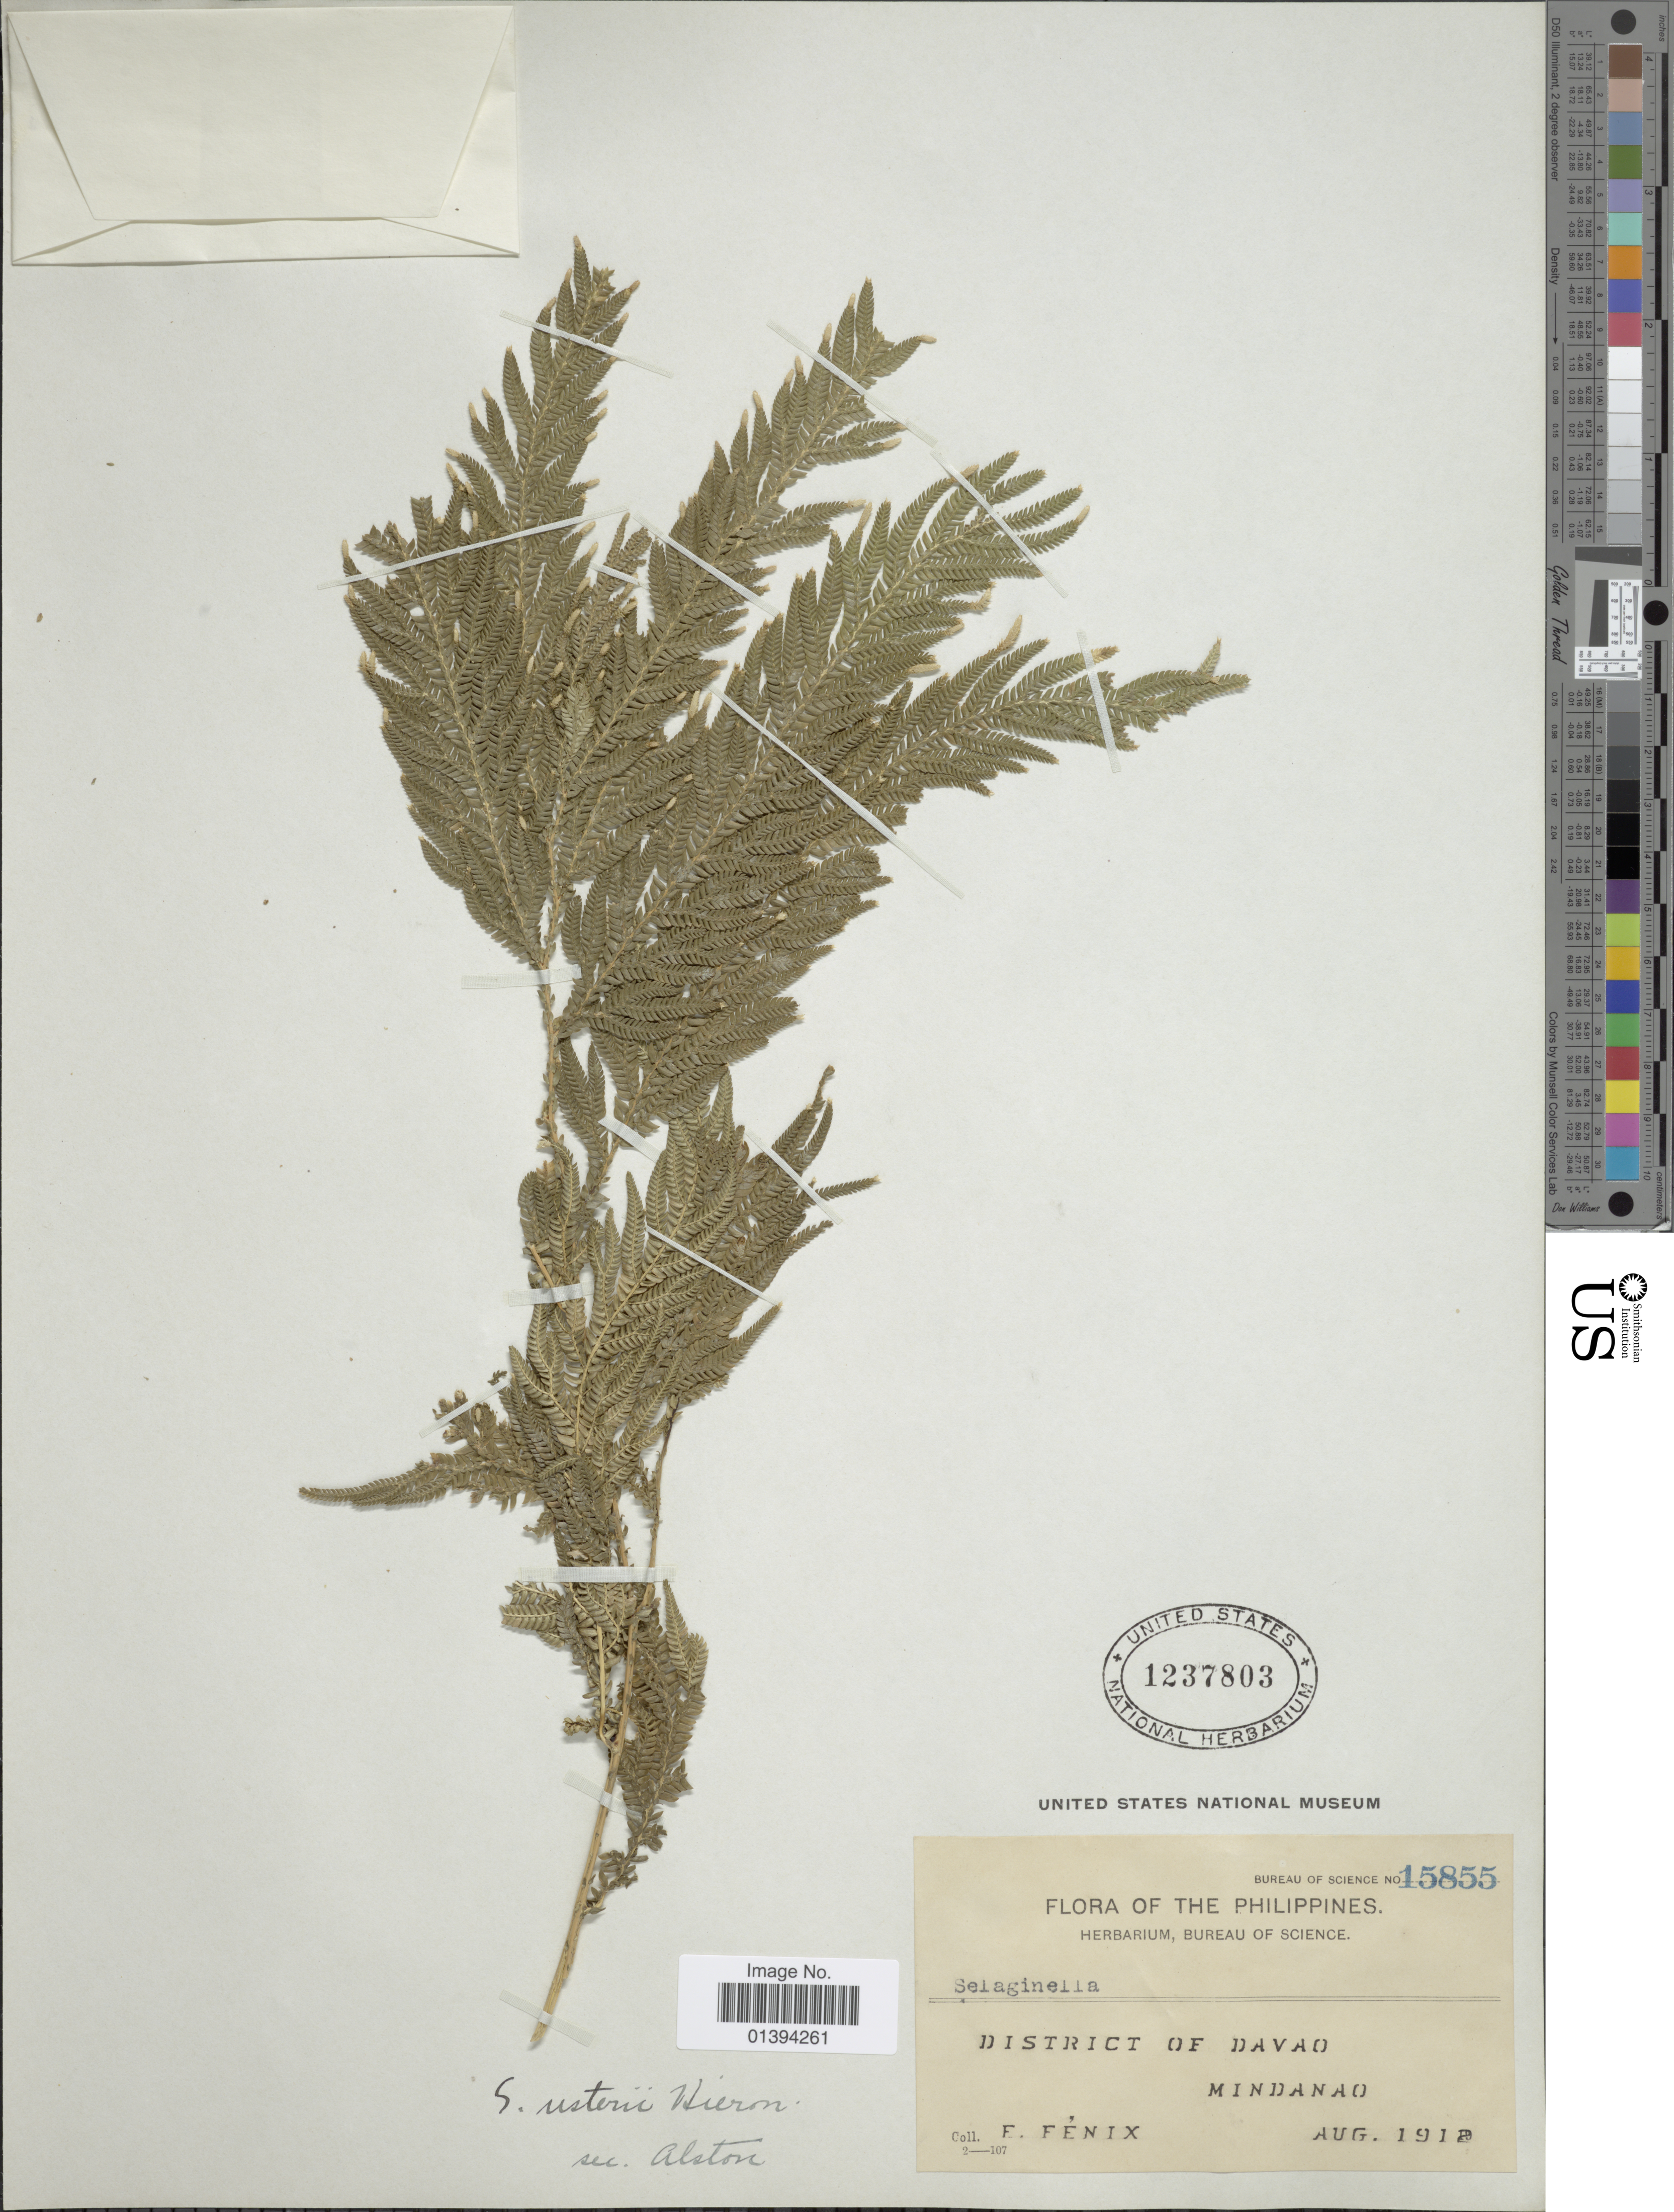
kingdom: Plantae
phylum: Tracheophyta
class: Lycopodiopsida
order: Selaginellales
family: Selaginellaceae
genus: Selaginella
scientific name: Selaginella usterii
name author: Hieron.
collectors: E. Fénix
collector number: Bureau of Science 15855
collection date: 1912-08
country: Philippines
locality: District of Davao, Mindanao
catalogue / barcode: US 1237803